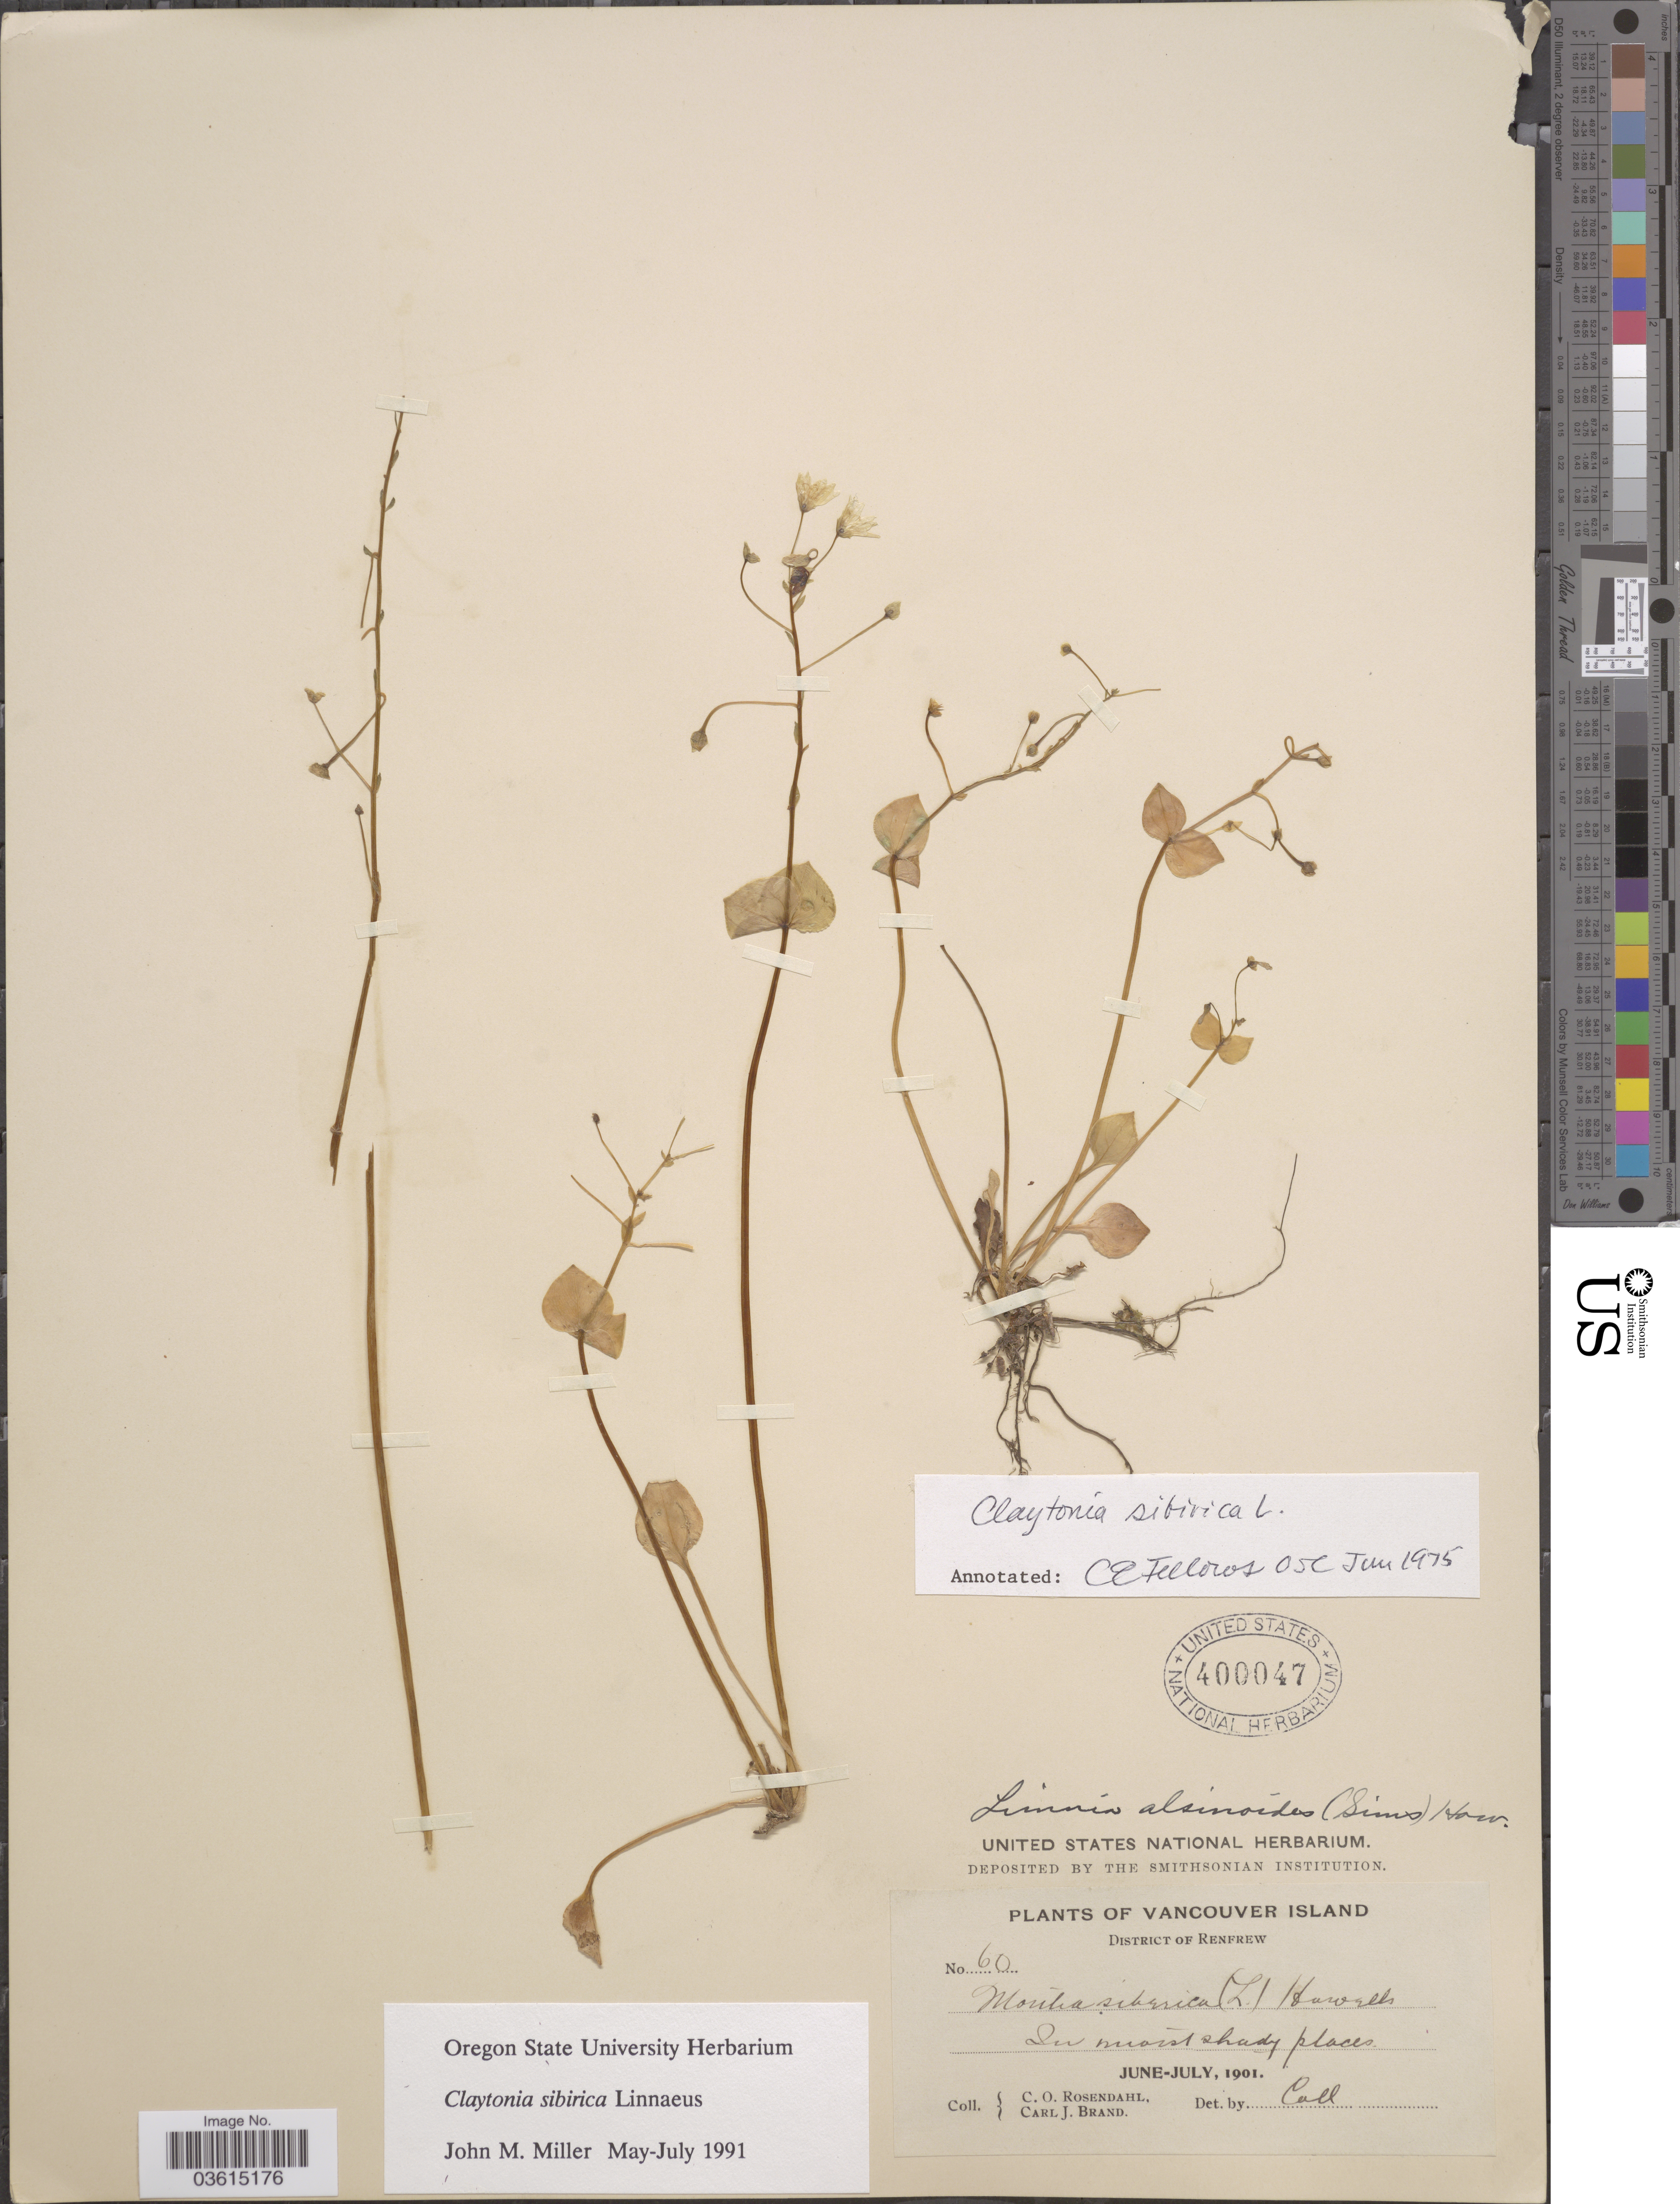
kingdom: Plantae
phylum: Tracheophyta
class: Magnoliopsida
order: Caryophyllales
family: Montiaceae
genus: Claytonia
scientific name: Claytonia sibirica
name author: L.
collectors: C. O. Rosendahl & C. J. Brand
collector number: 60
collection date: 1901-06/1901-07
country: Canada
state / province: British Columbia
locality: Vancouver Island. District of Renfrew.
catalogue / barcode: US 400047